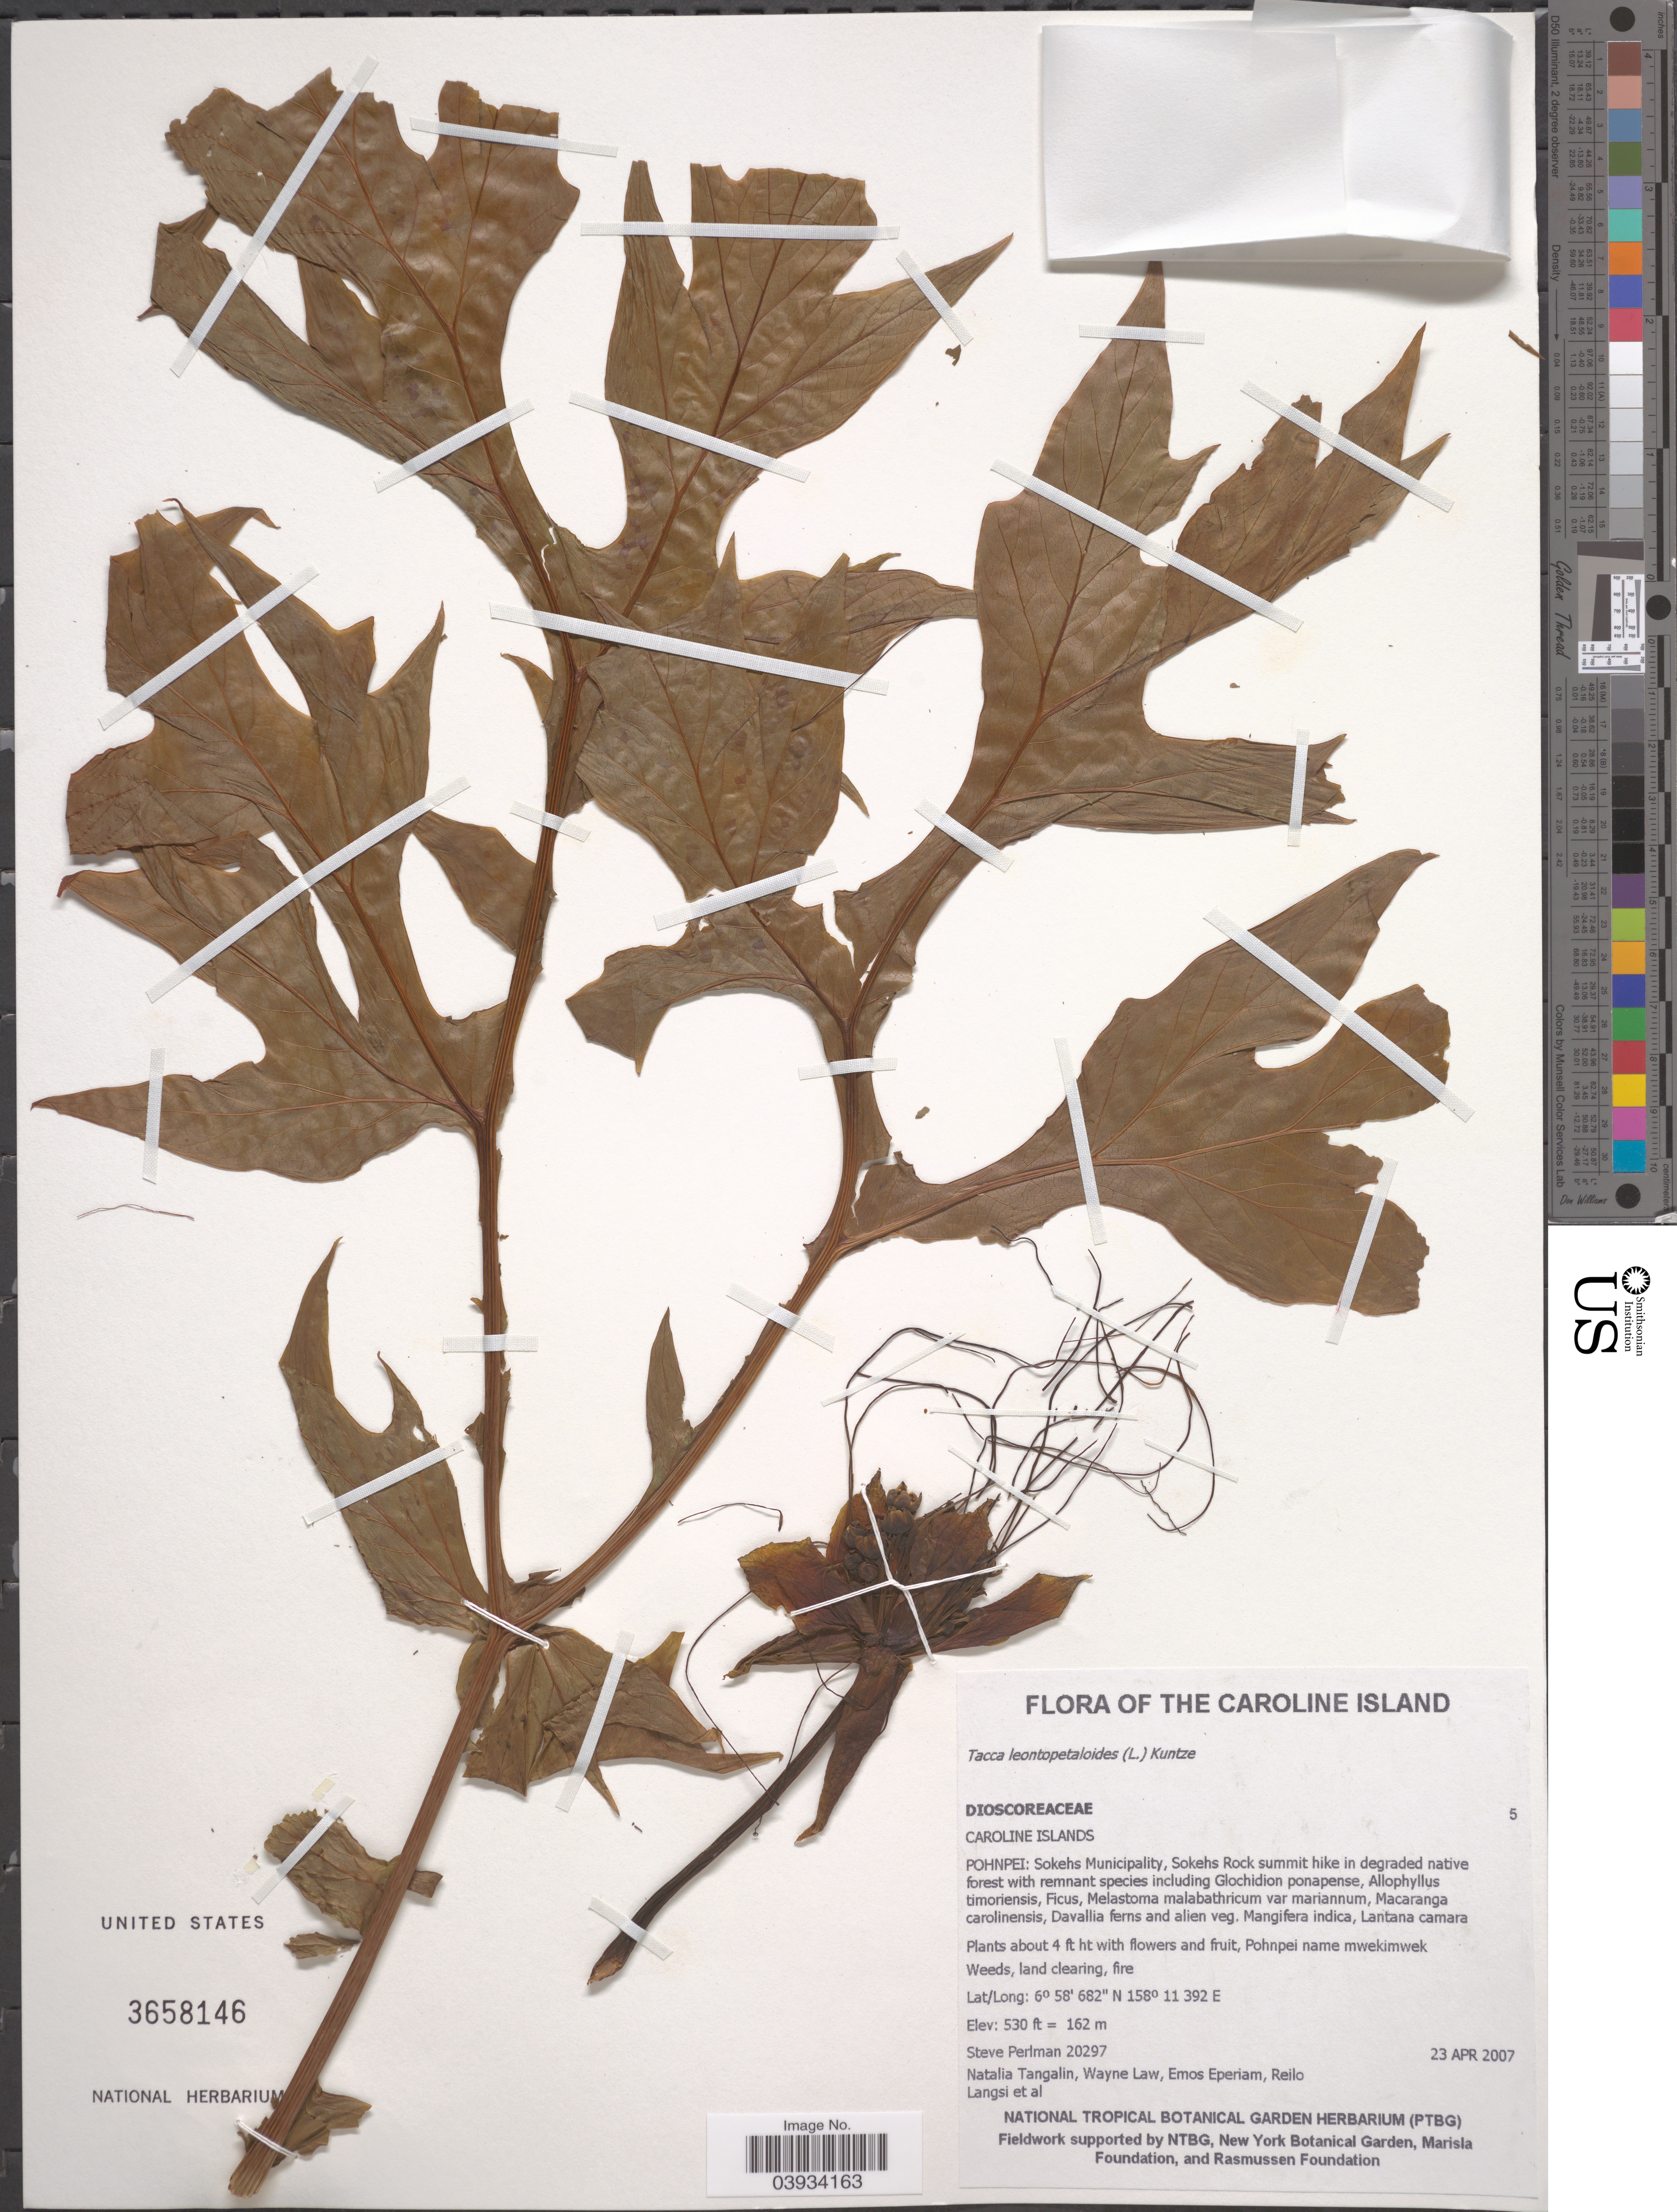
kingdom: Plantae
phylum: Tracheophyta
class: Liliopsida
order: Dioscoreales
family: Dioscoreaceae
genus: Tacca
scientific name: Tacca leontopetaloides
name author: (L.) Kuntze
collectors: S. Perlman, N. Tangalin, W. Law, E. Eperiam & et al.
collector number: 20297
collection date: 2007-04-23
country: Micronesia, Federated States of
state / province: Pohnpei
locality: The Caroline Islands. Sokehs Municipality, Sokehs Rock summit hike.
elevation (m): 162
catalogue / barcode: US 3658146